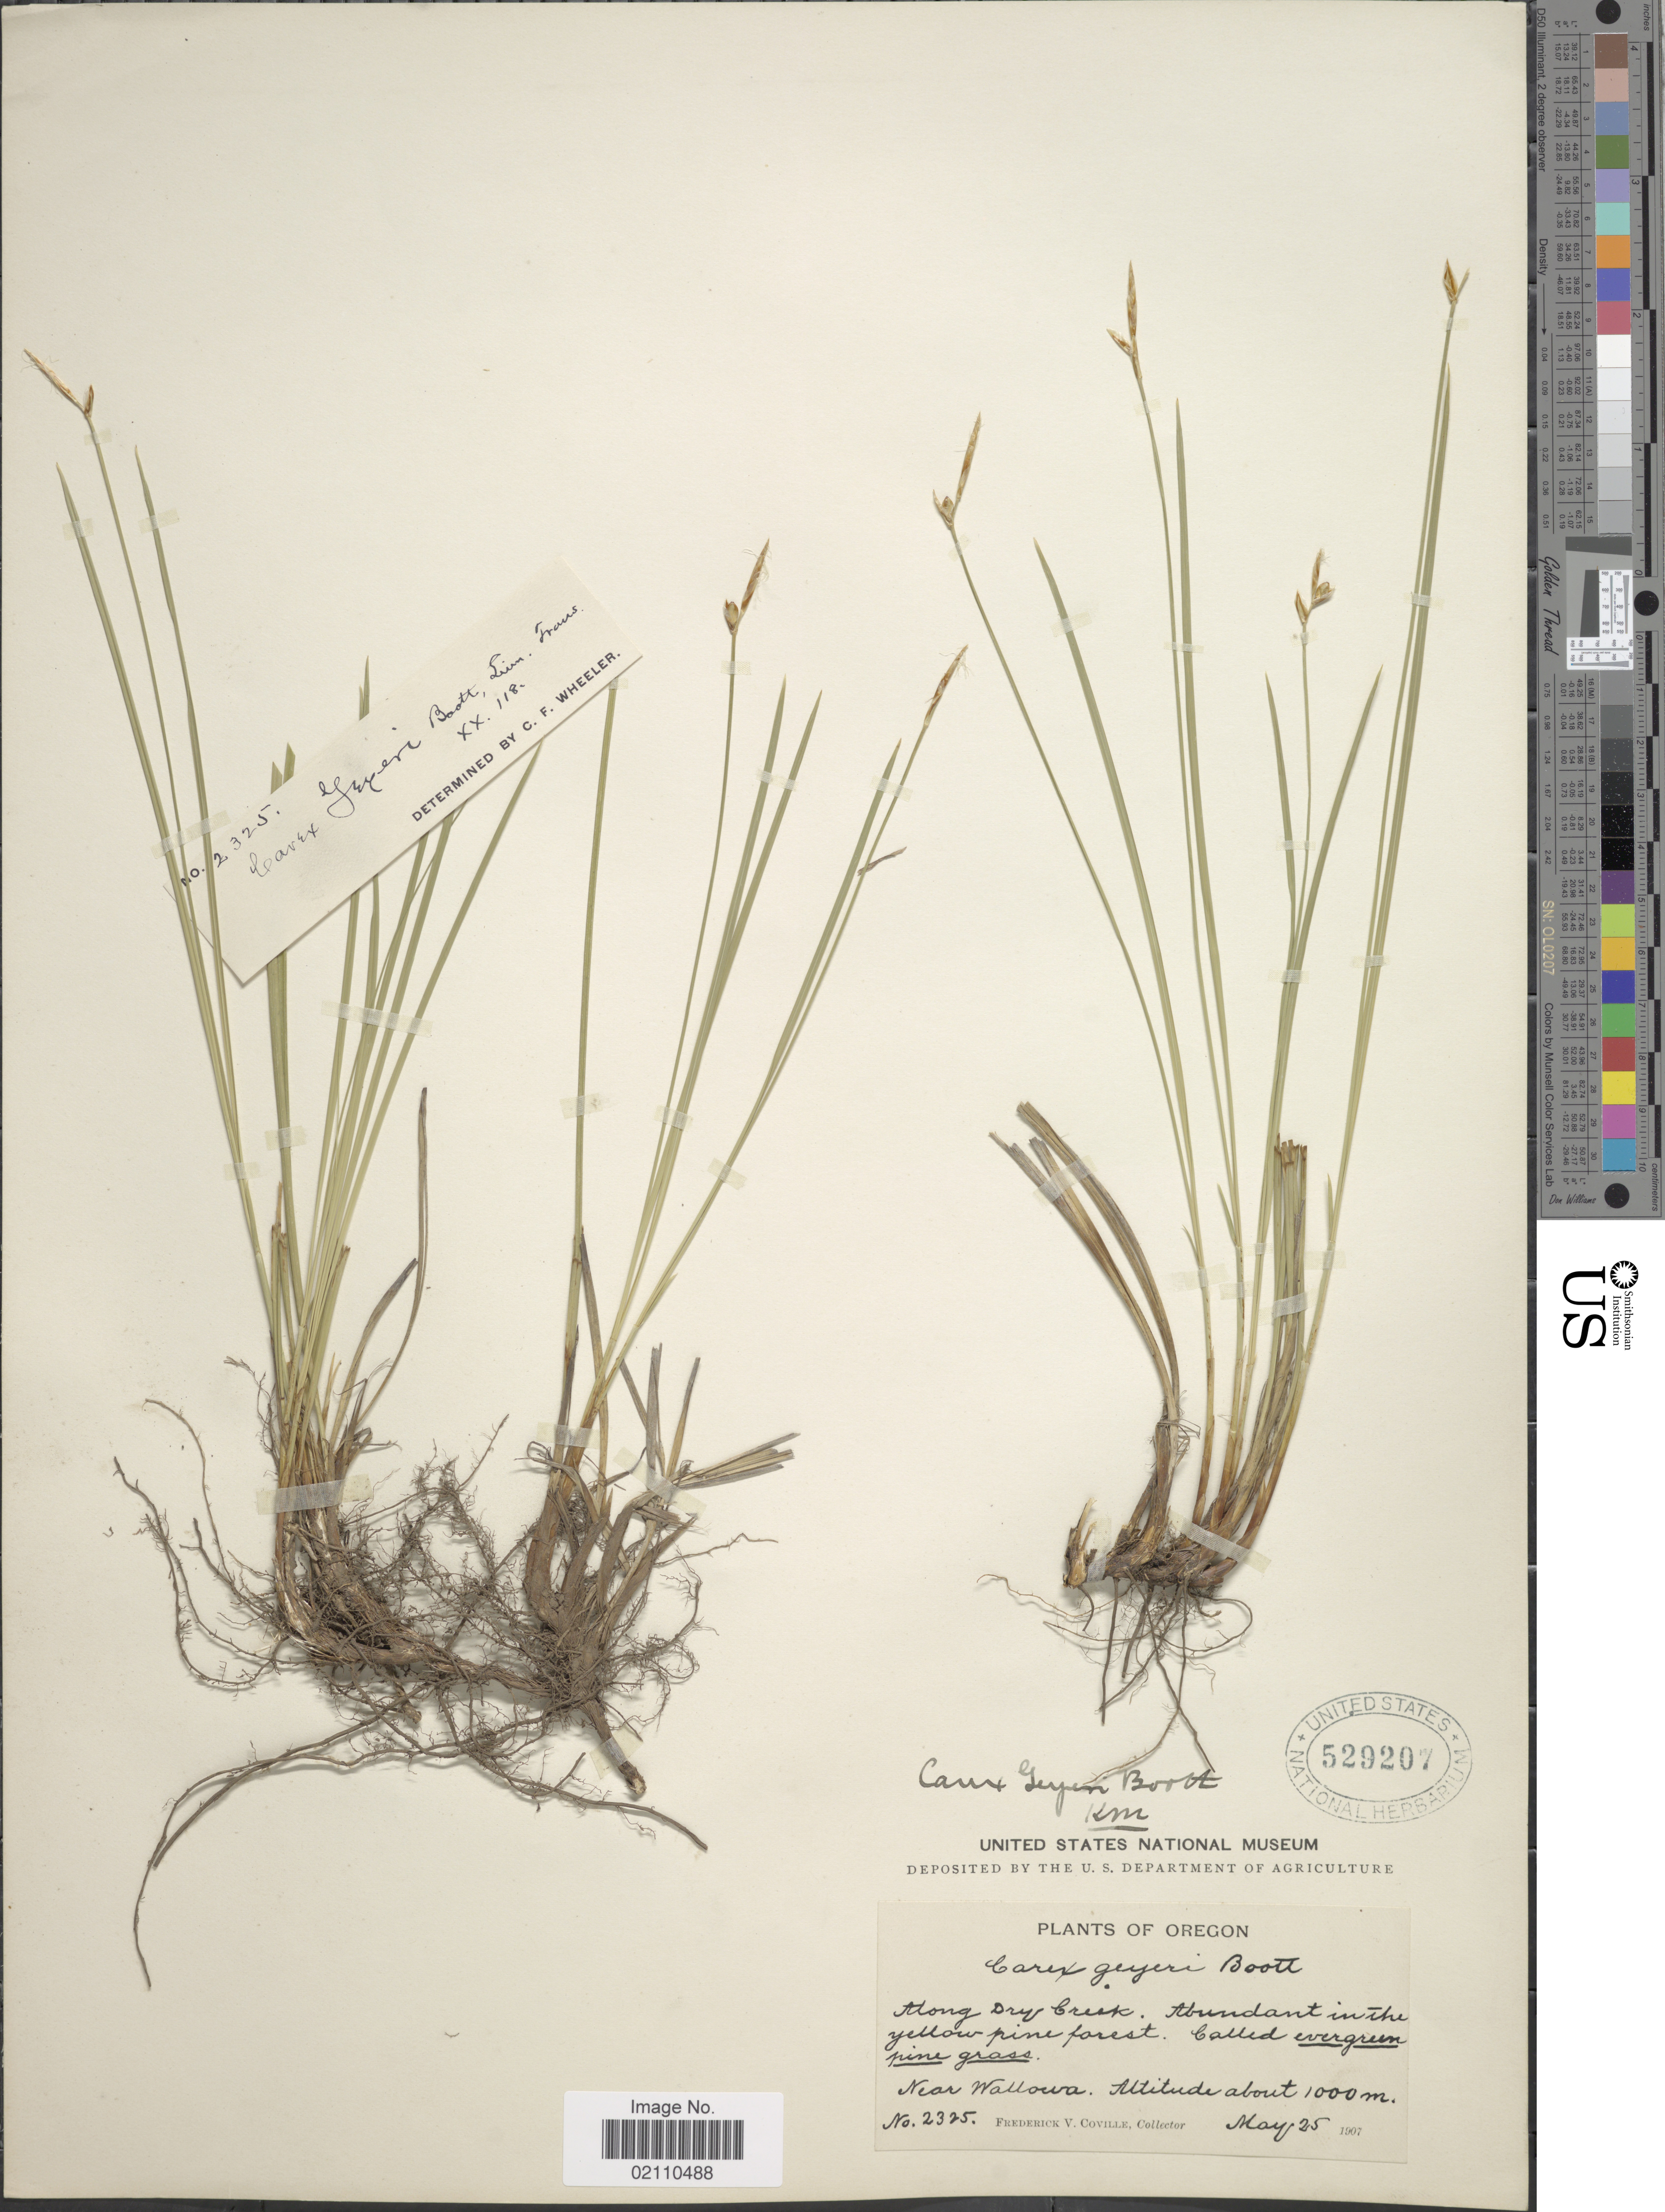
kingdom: Plantae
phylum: Tracheophyta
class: Liliopsida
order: Poales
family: Cyperaceae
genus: Carex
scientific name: Carex geyeri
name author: Boott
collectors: F. V. Coville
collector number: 2325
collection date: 1907-05-25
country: United States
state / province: Oregon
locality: Along Dry Creek, Near Wallowa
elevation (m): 1000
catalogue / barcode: US 529207